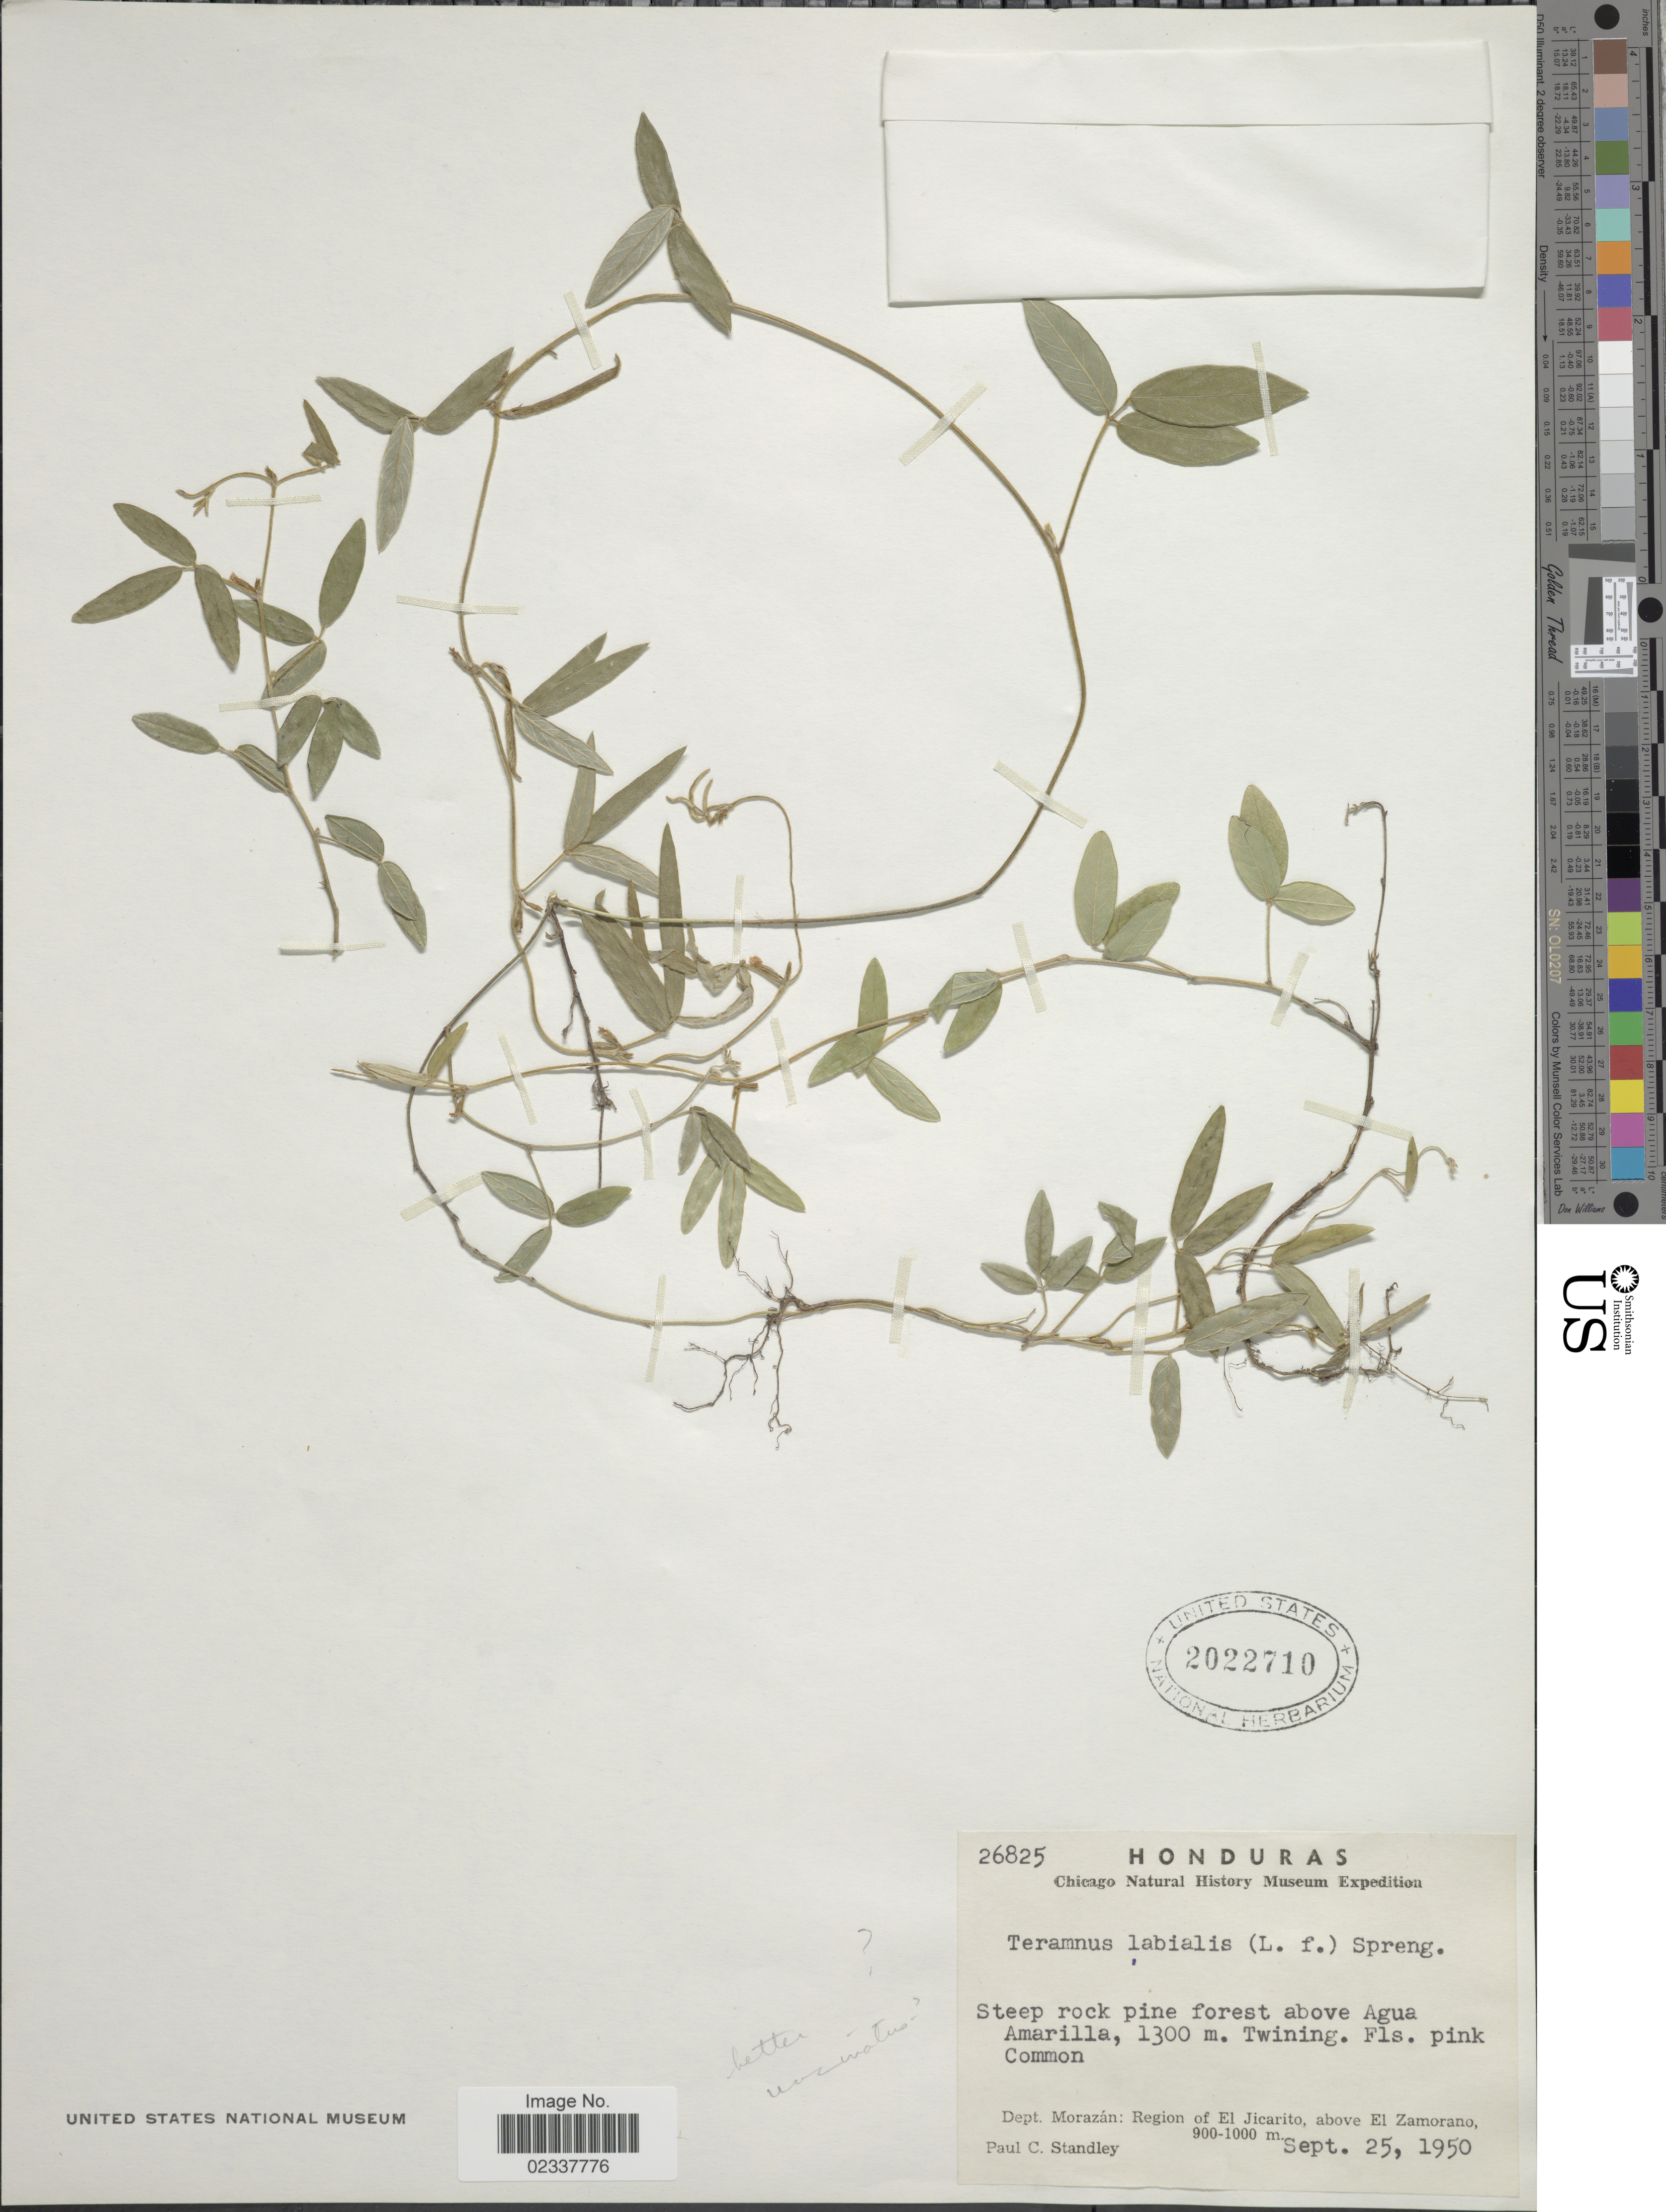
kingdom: Plantae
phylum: Tracheophyta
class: Magnoliopsida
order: Fabales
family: Fabaceae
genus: Teramnus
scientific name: Teramnus labialis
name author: (L. f.) Spreng.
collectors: P. C. Standley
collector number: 26825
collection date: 1950-09-25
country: Honduras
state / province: Fco. Morazán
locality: Dept. Morazan, region of El Jicarito, above El Zamorano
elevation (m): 900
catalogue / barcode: US 2022710